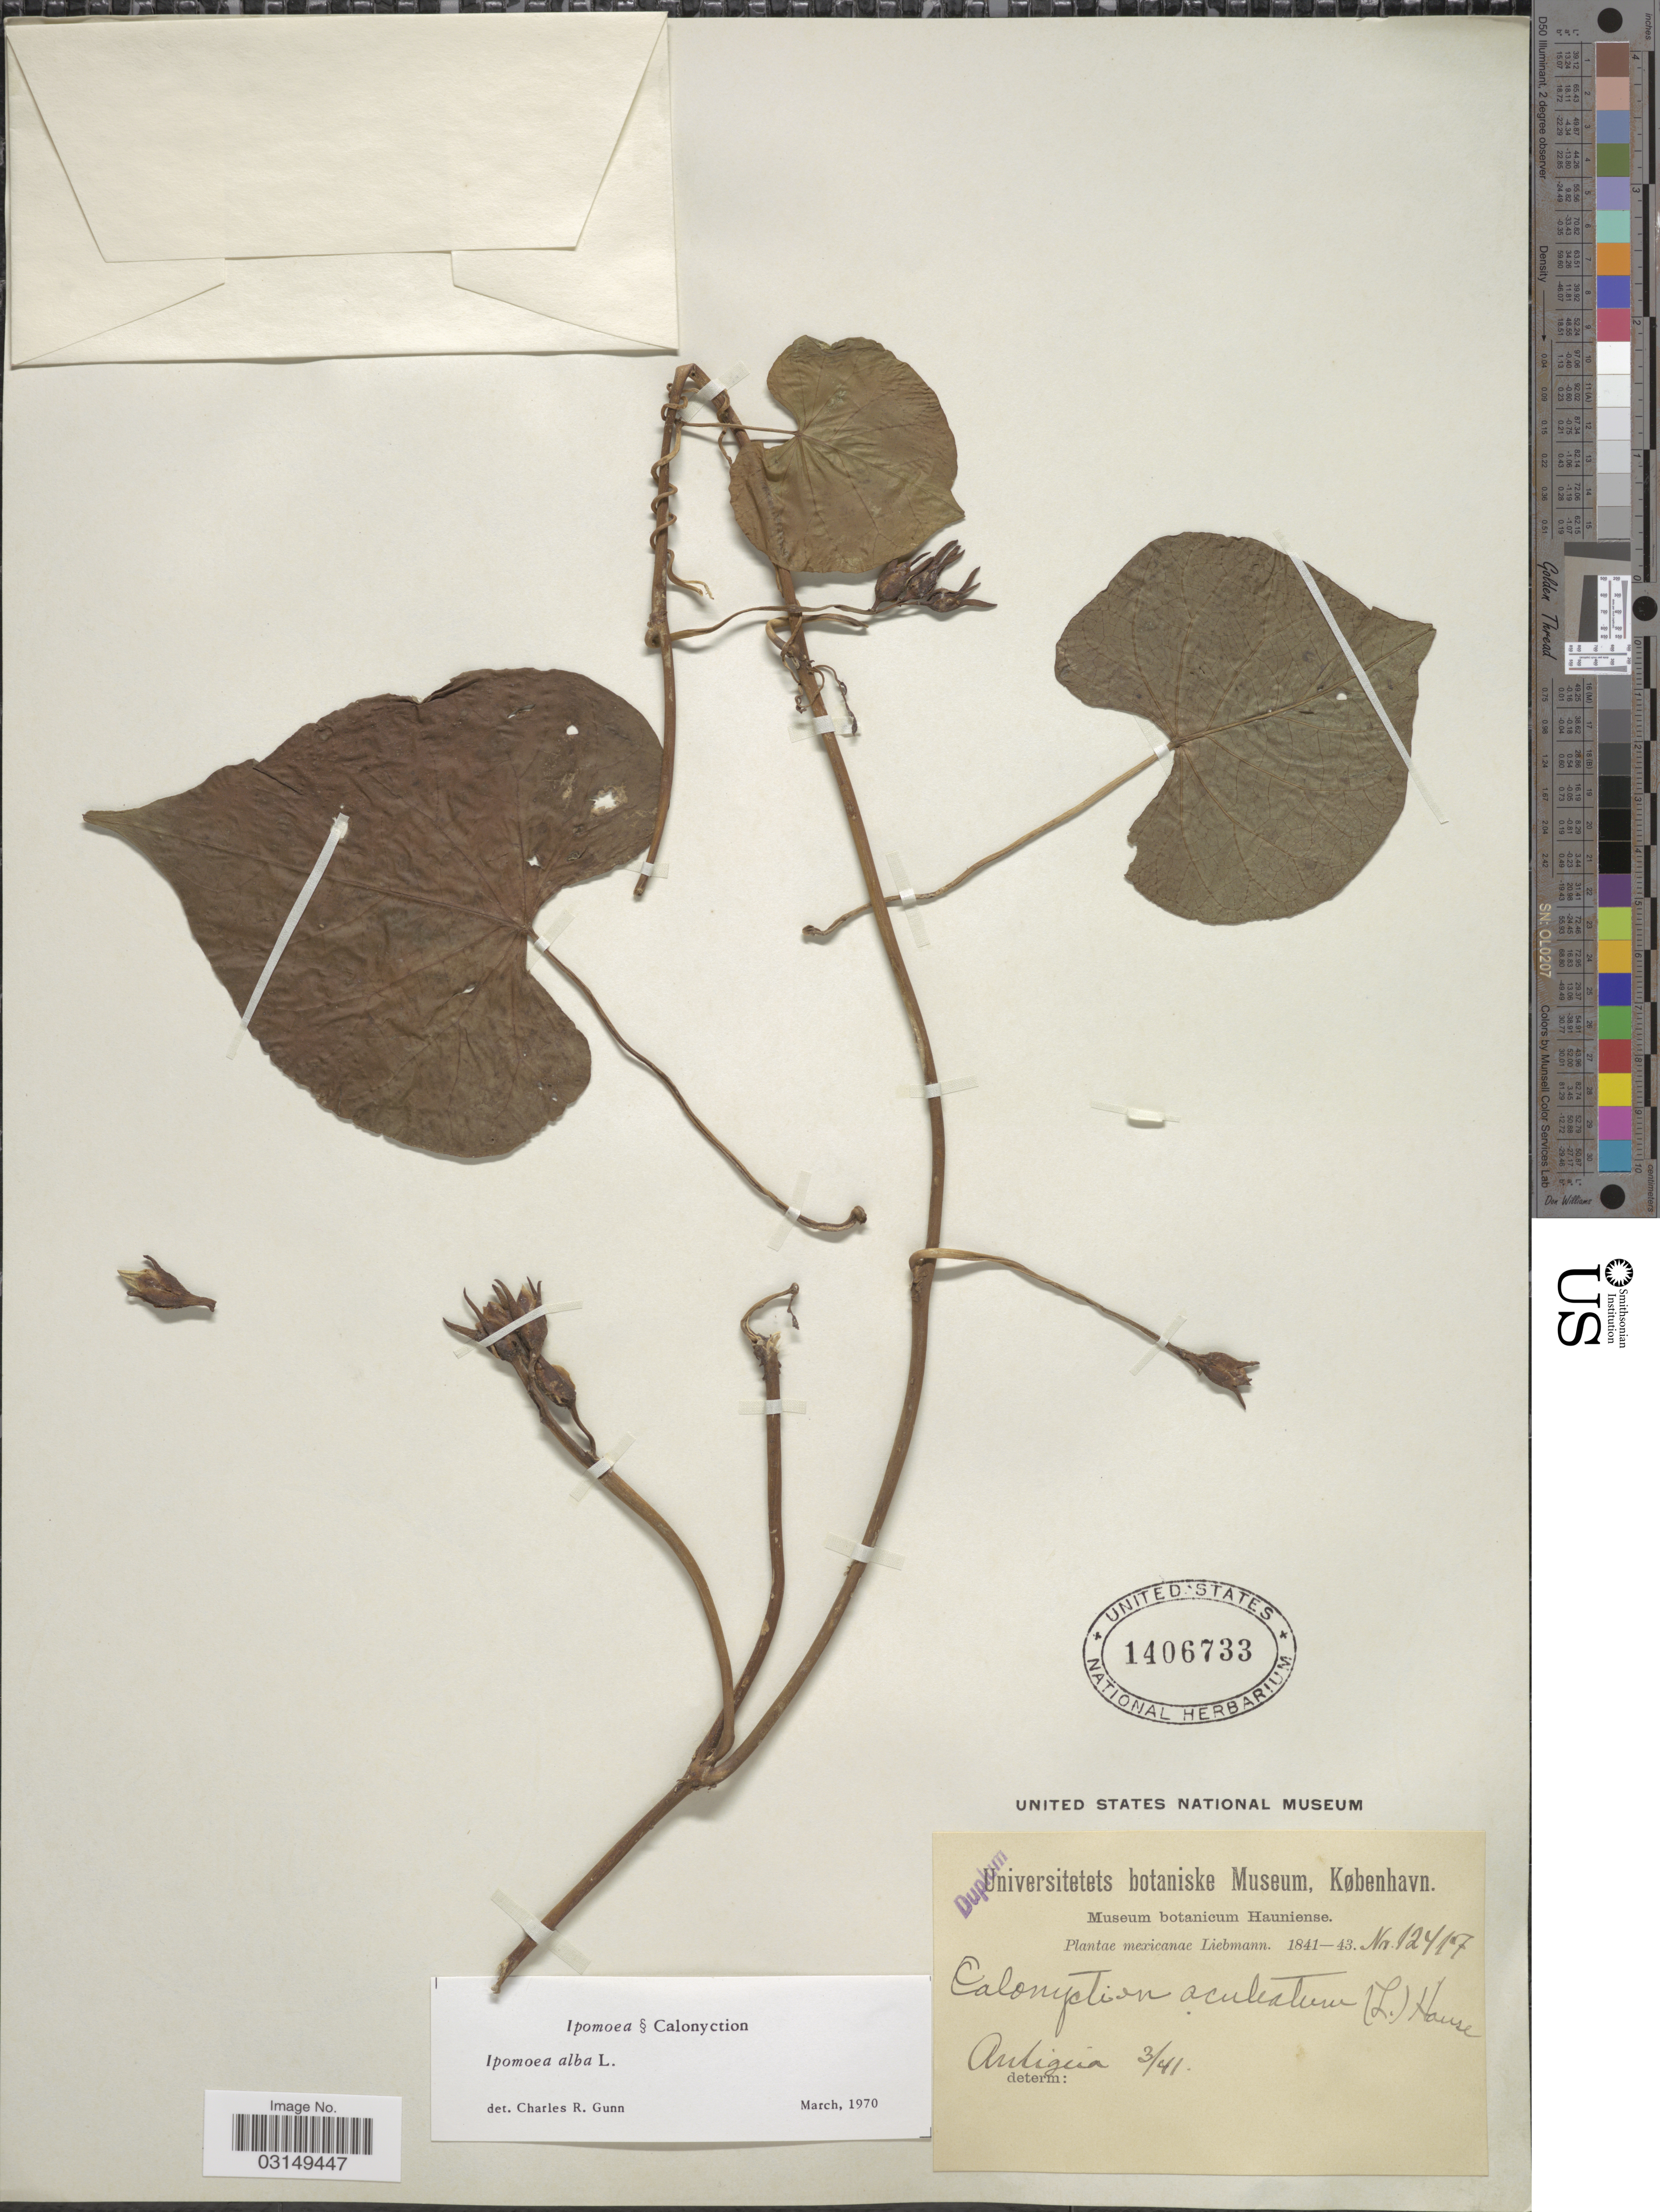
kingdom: Plantae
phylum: Tracheophyta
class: Magnoliopsida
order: Solanales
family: Convolvulaceae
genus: Ipomoea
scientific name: Ipomoea alba L.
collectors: Liebmann, --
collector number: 12417*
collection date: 1841-03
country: Mexico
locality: Antigua.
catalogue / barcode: US 1406733